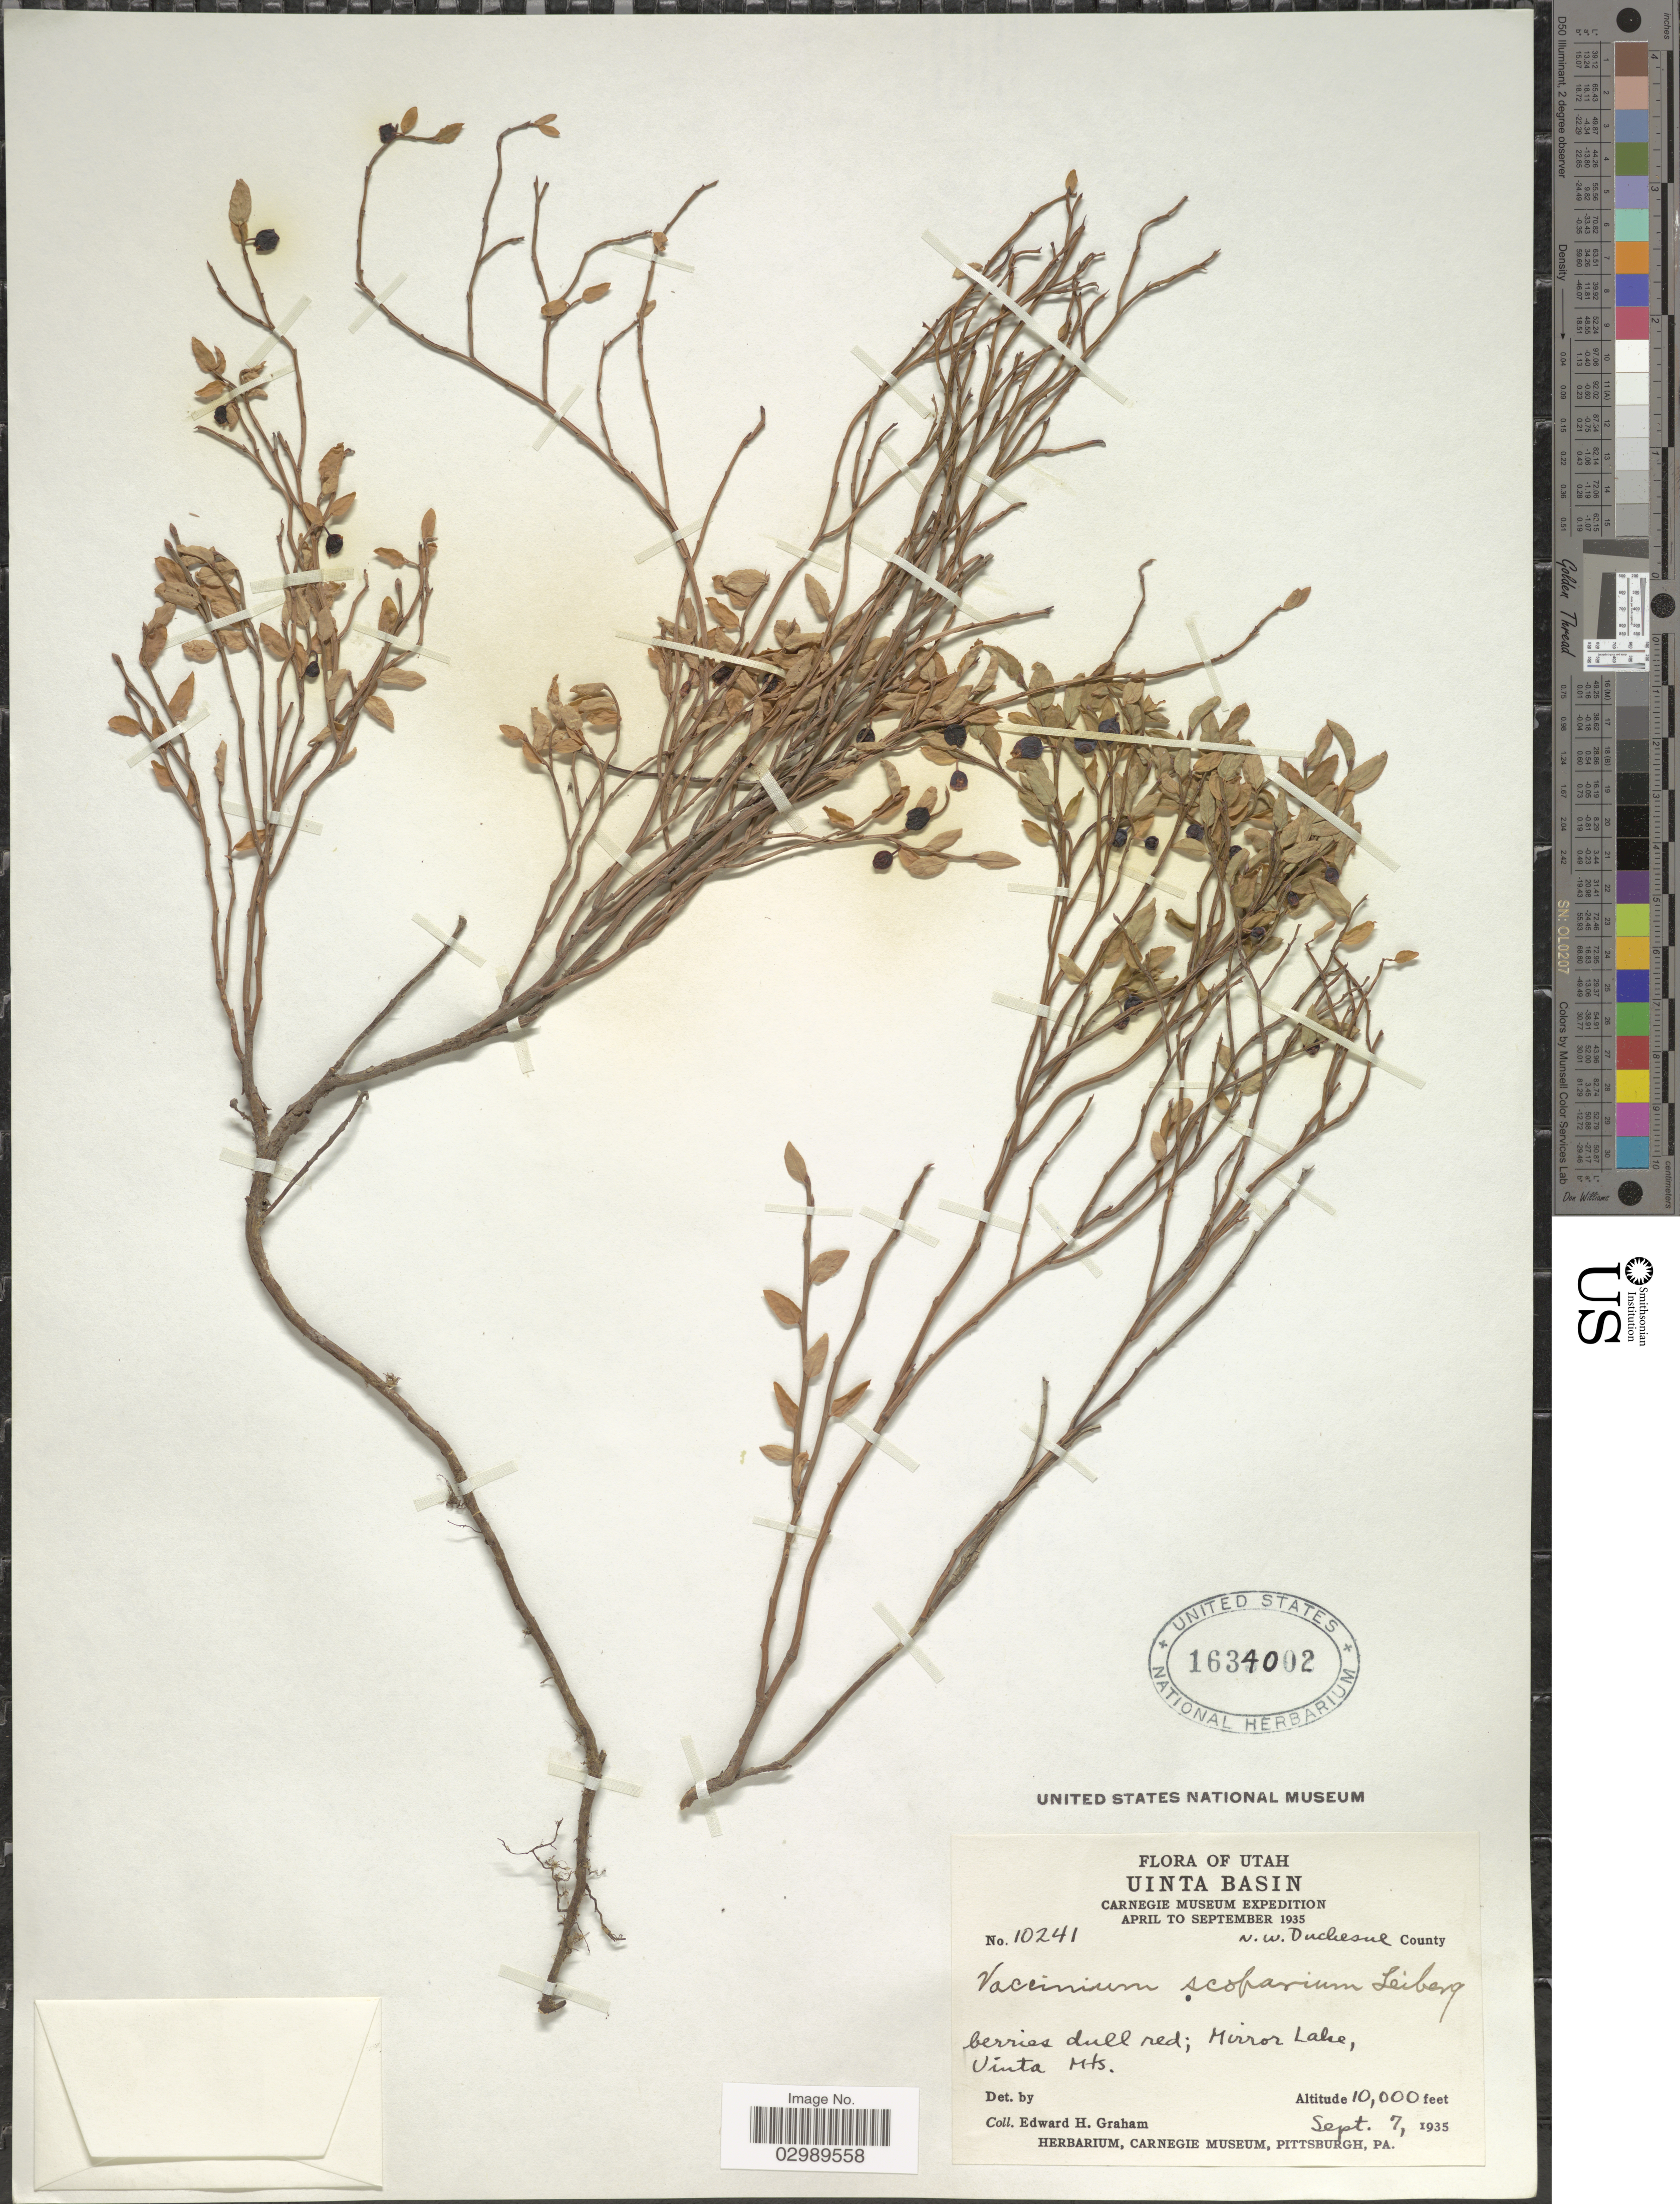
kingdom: Plantae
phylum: Tracheophyta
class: Magnoliopsida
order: Ericales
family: Ericaceae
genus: Vaccinium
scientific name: Vaccinium scoparium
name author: Leiberg ex Coville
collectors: E. H. Graham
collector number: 10241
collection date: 1935-09-07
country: United States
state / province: Utah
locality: Uinta Basin, Mirror Lake, Uinta Mts.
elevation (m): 3048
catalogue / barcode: US 1634002